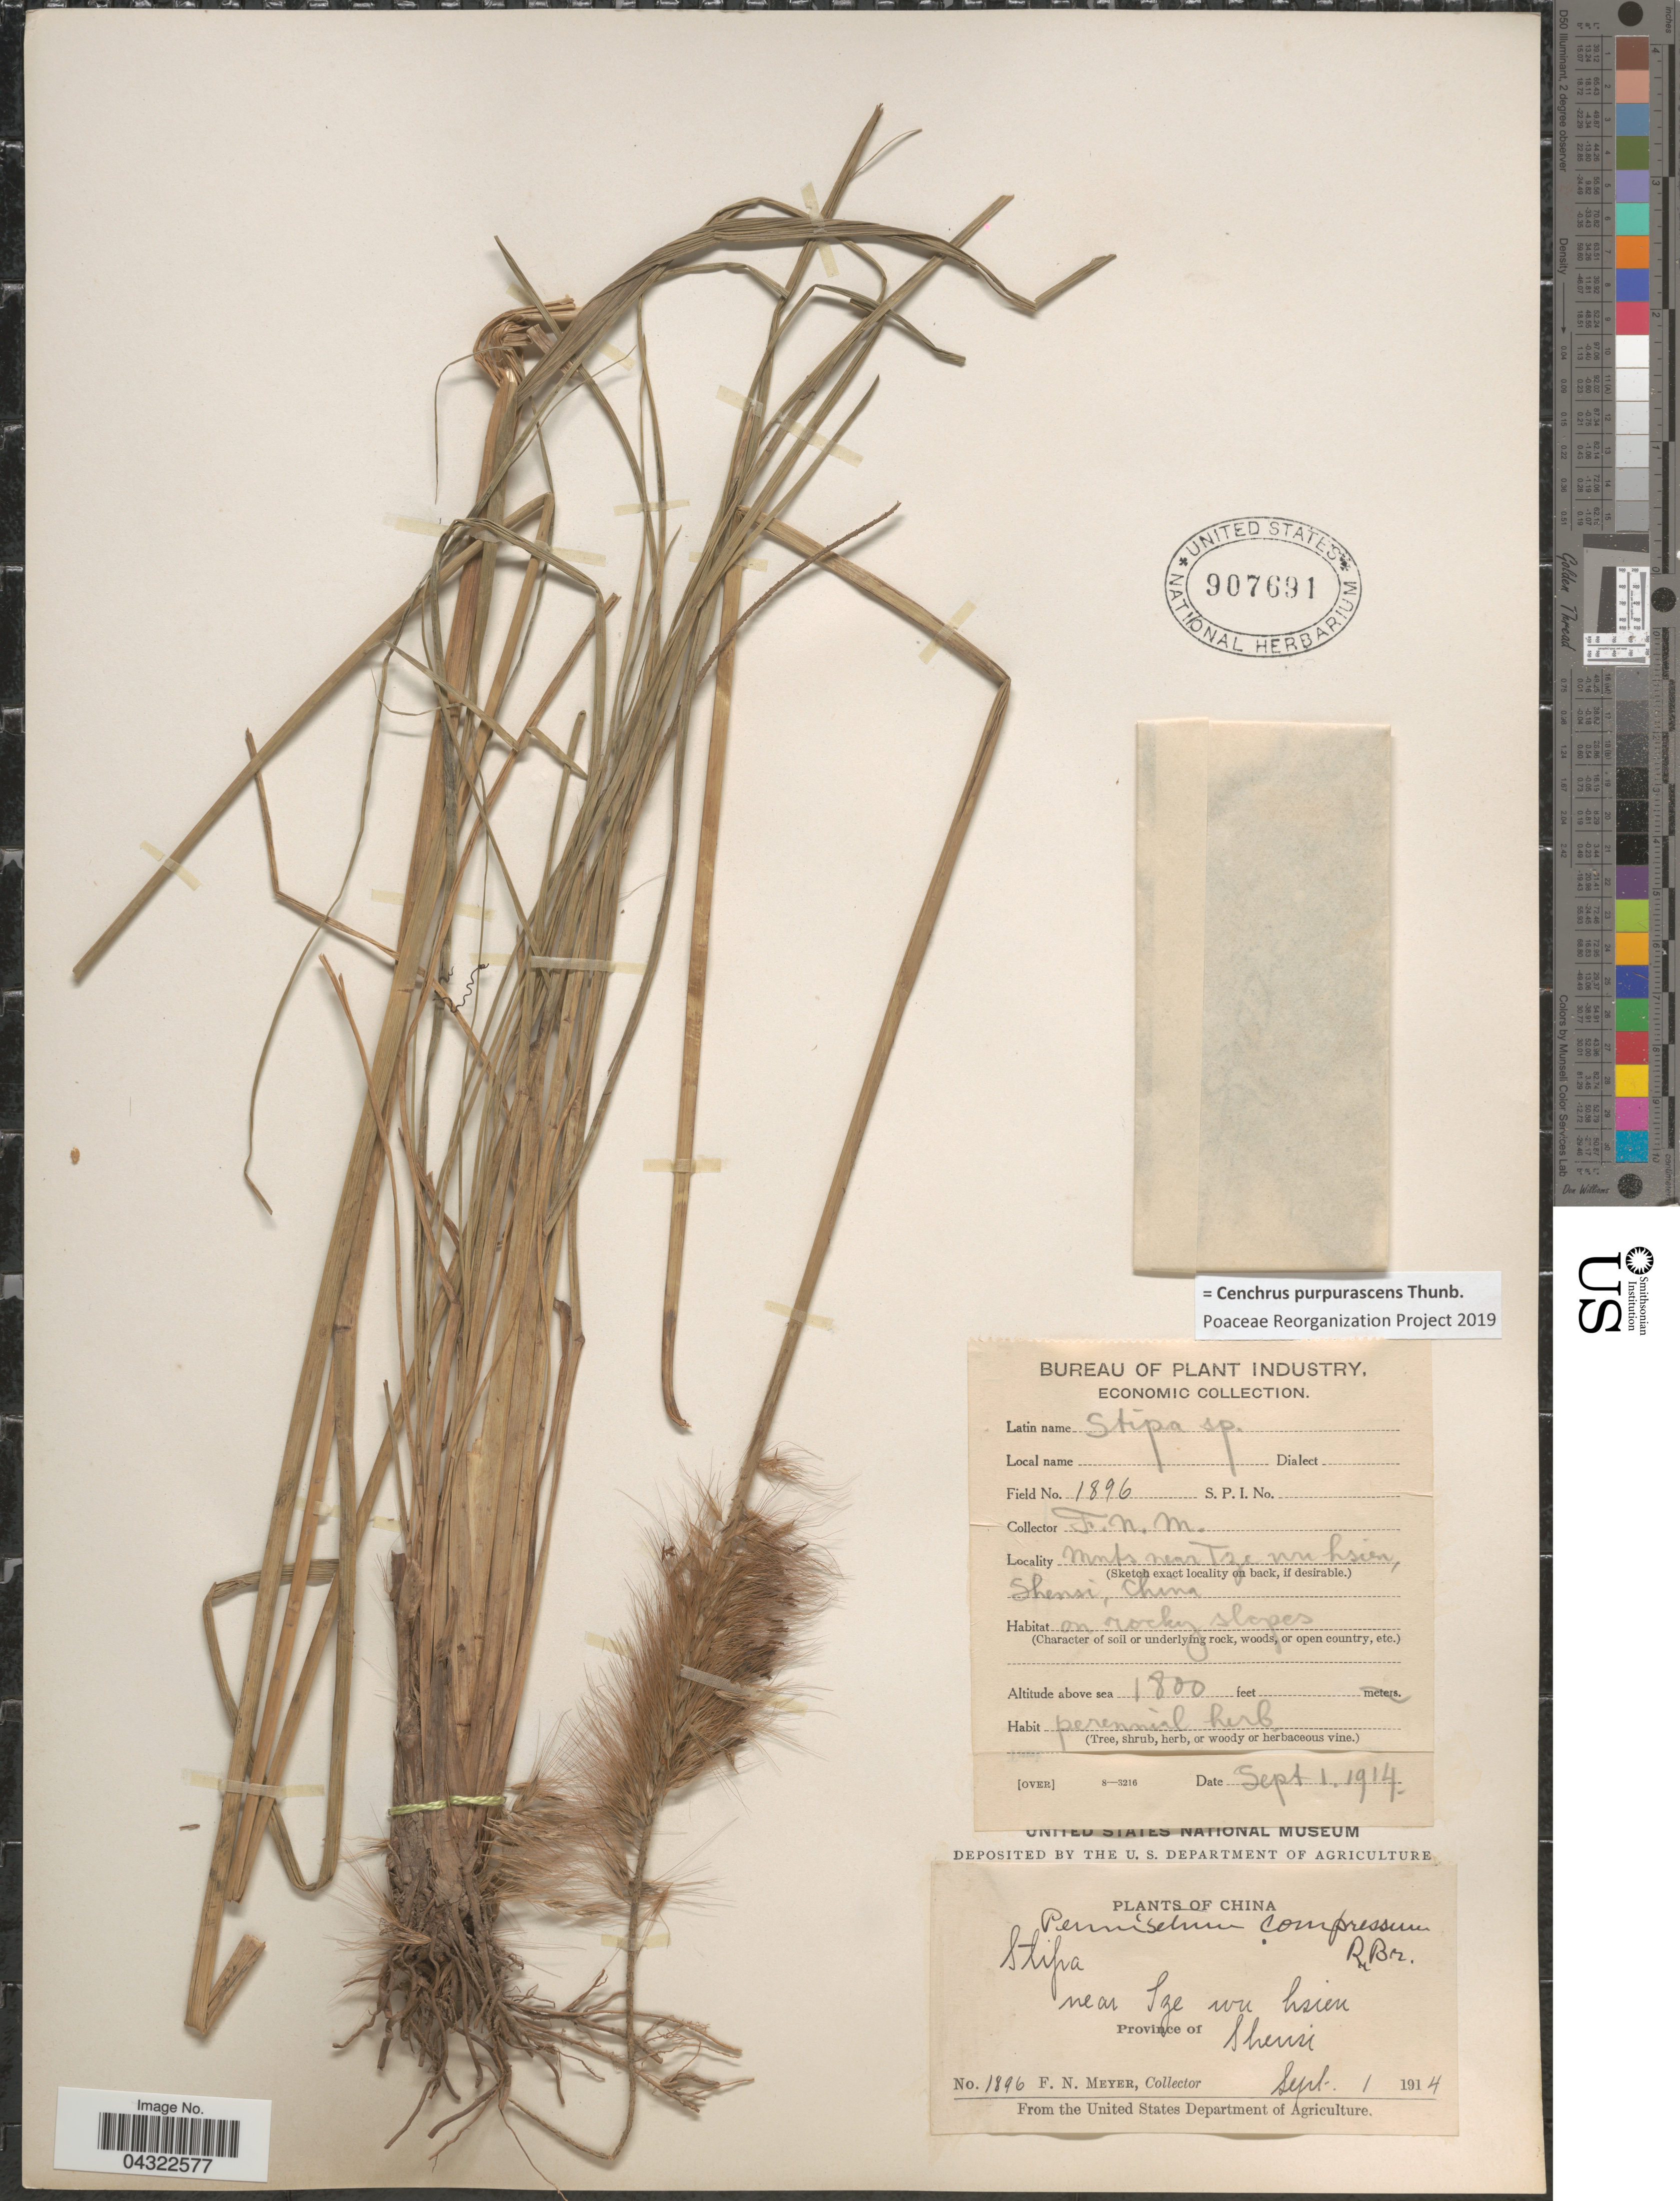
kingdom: Plantae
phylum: Tracheophyta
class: Liliopsida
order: Poales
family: Poaceae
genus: Cenchrus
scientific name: Cenchrus purpurascens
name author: Thunb.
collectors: F. N. Meyer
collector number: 1896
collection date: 1914-09-01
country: China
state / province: Shaanxi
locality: Mnts near Tze wu hsien. Province of Shensi. On rocky slopes.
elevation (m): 549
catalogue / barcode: US 907691